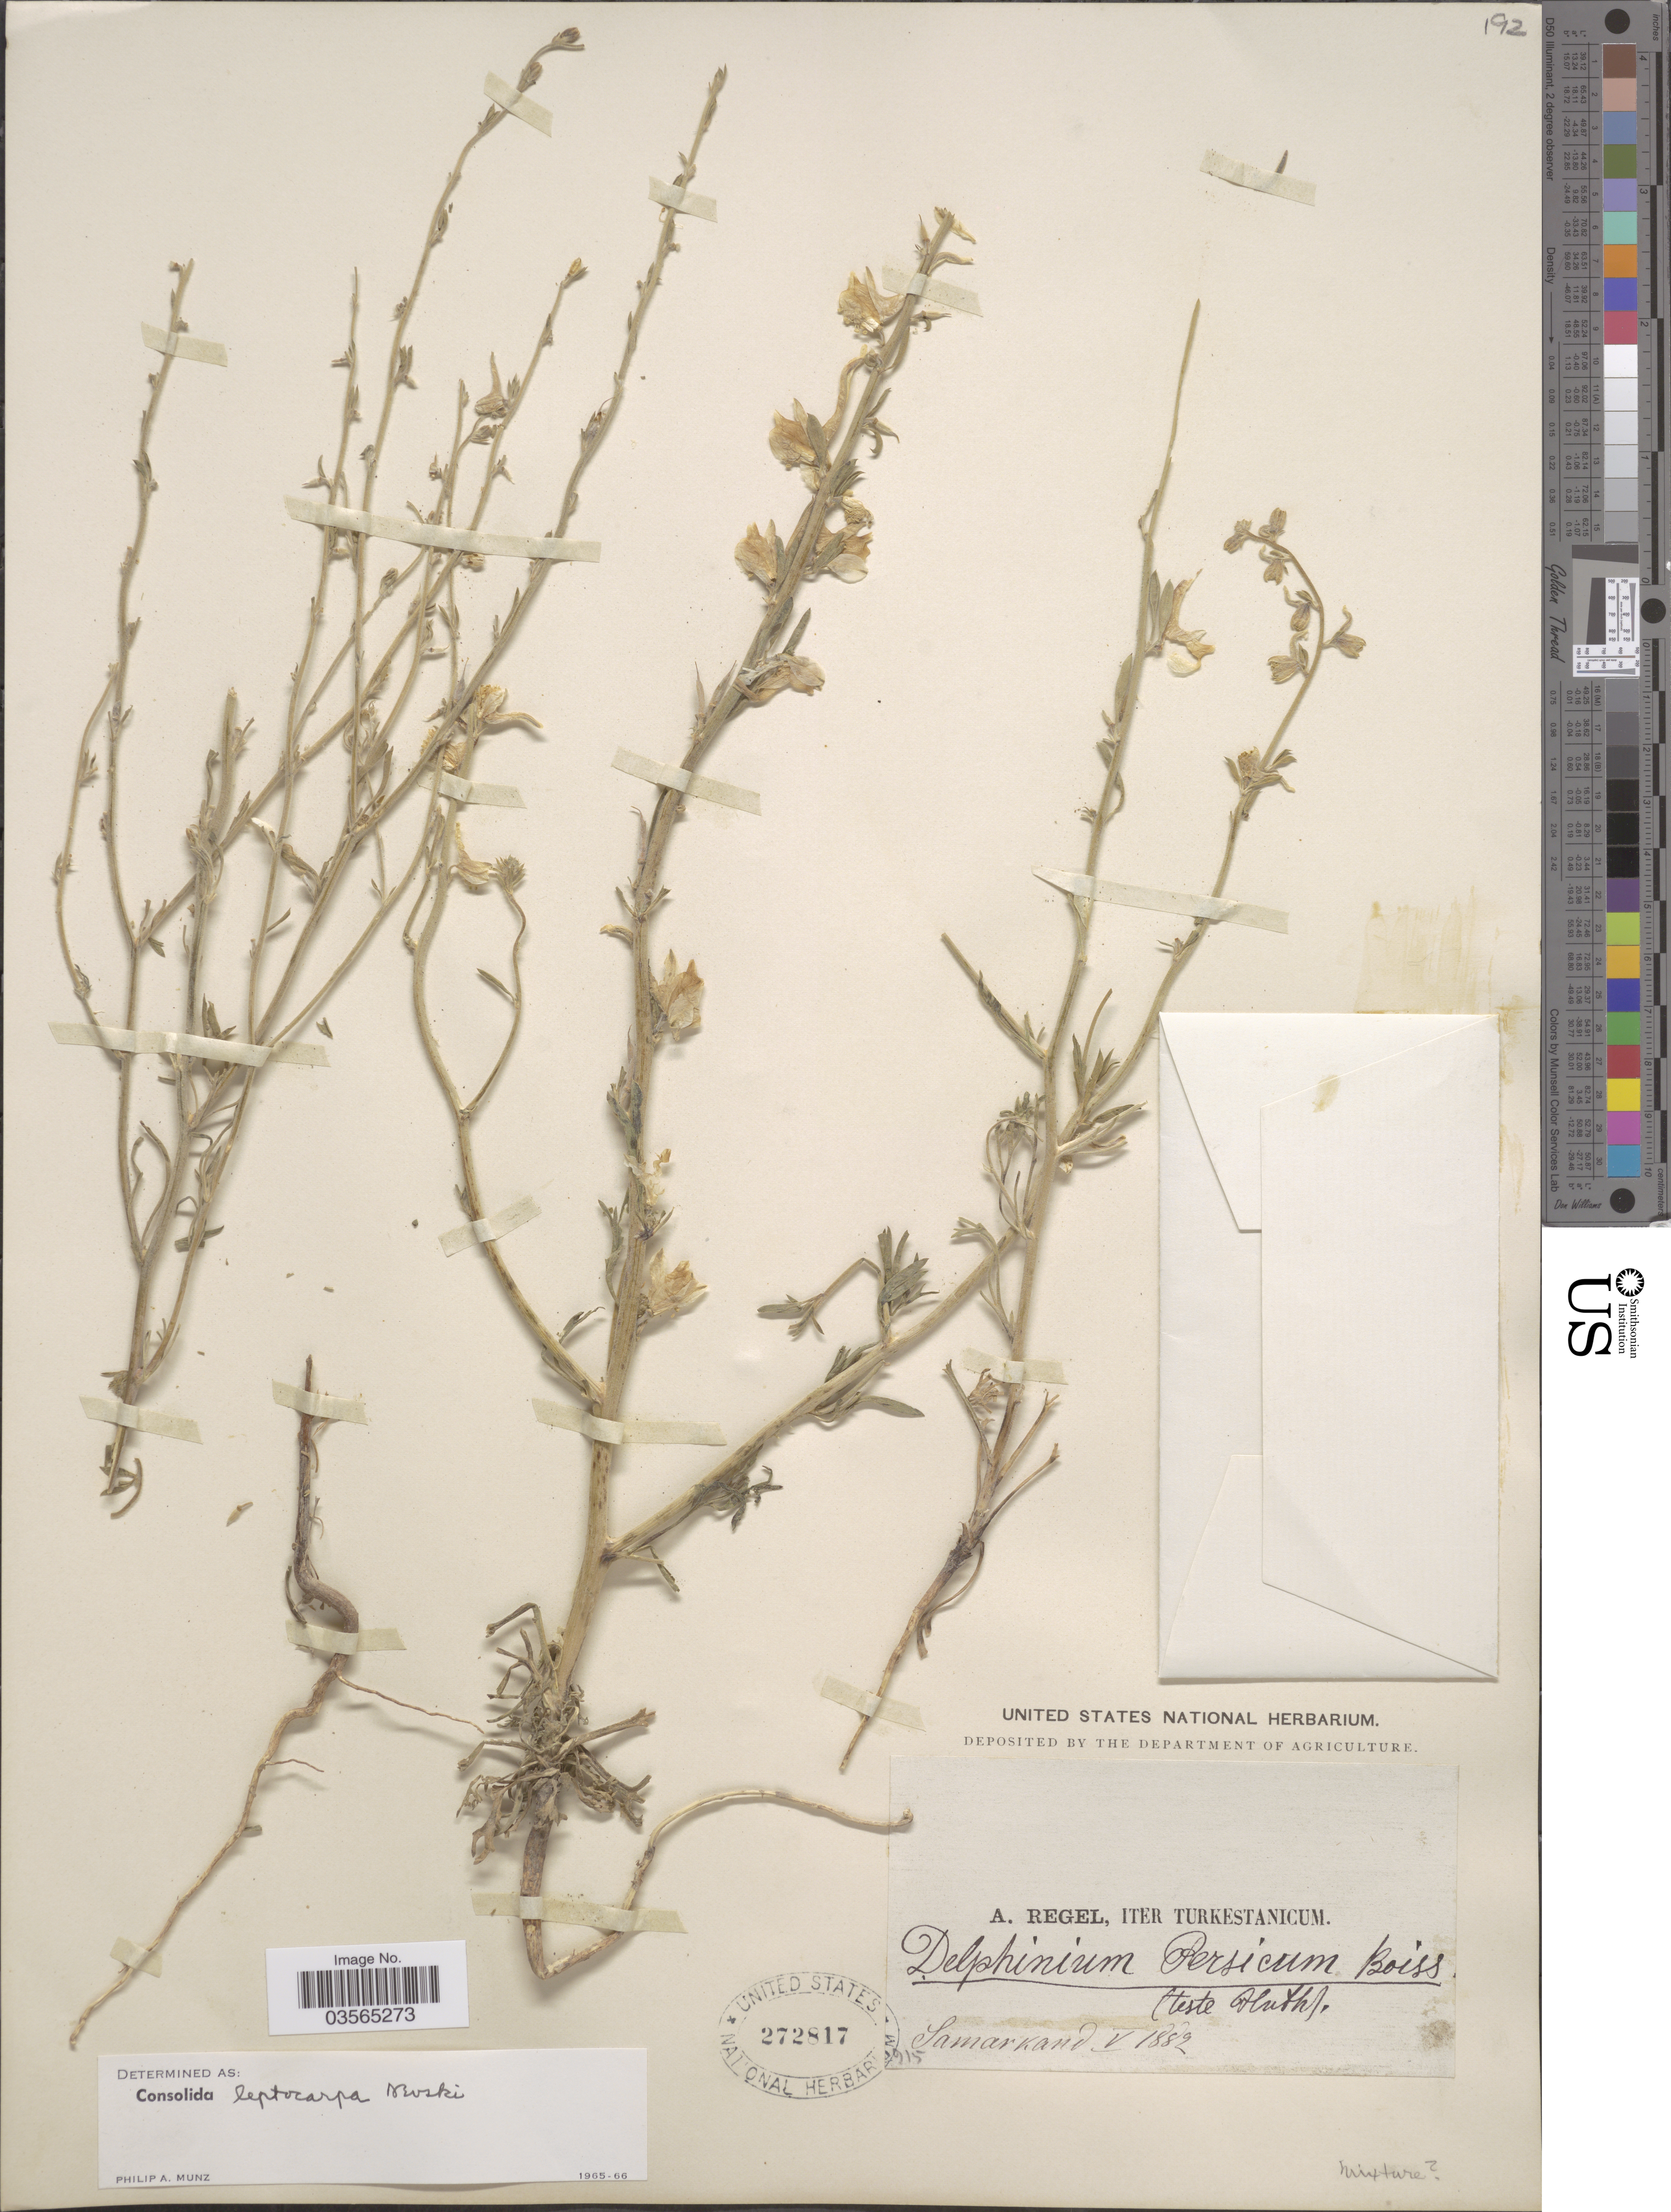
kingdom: Plantae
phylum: Tracheophyta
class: Magnoliopsida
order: Ranunculales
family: Ranunculaceae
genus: Delphinium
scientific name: Delphinium leptocarpum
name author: (Nevski) Nevski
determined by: Strong, Mark T., (BOT), Smithsonian Institution - National Museum of Natural History (UNITED STATES)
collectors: A. Regel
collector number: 915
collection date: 1882-05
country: Uzbekistan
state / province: Samarqand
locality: Iter Turkestanicum.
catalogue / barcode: US 272817